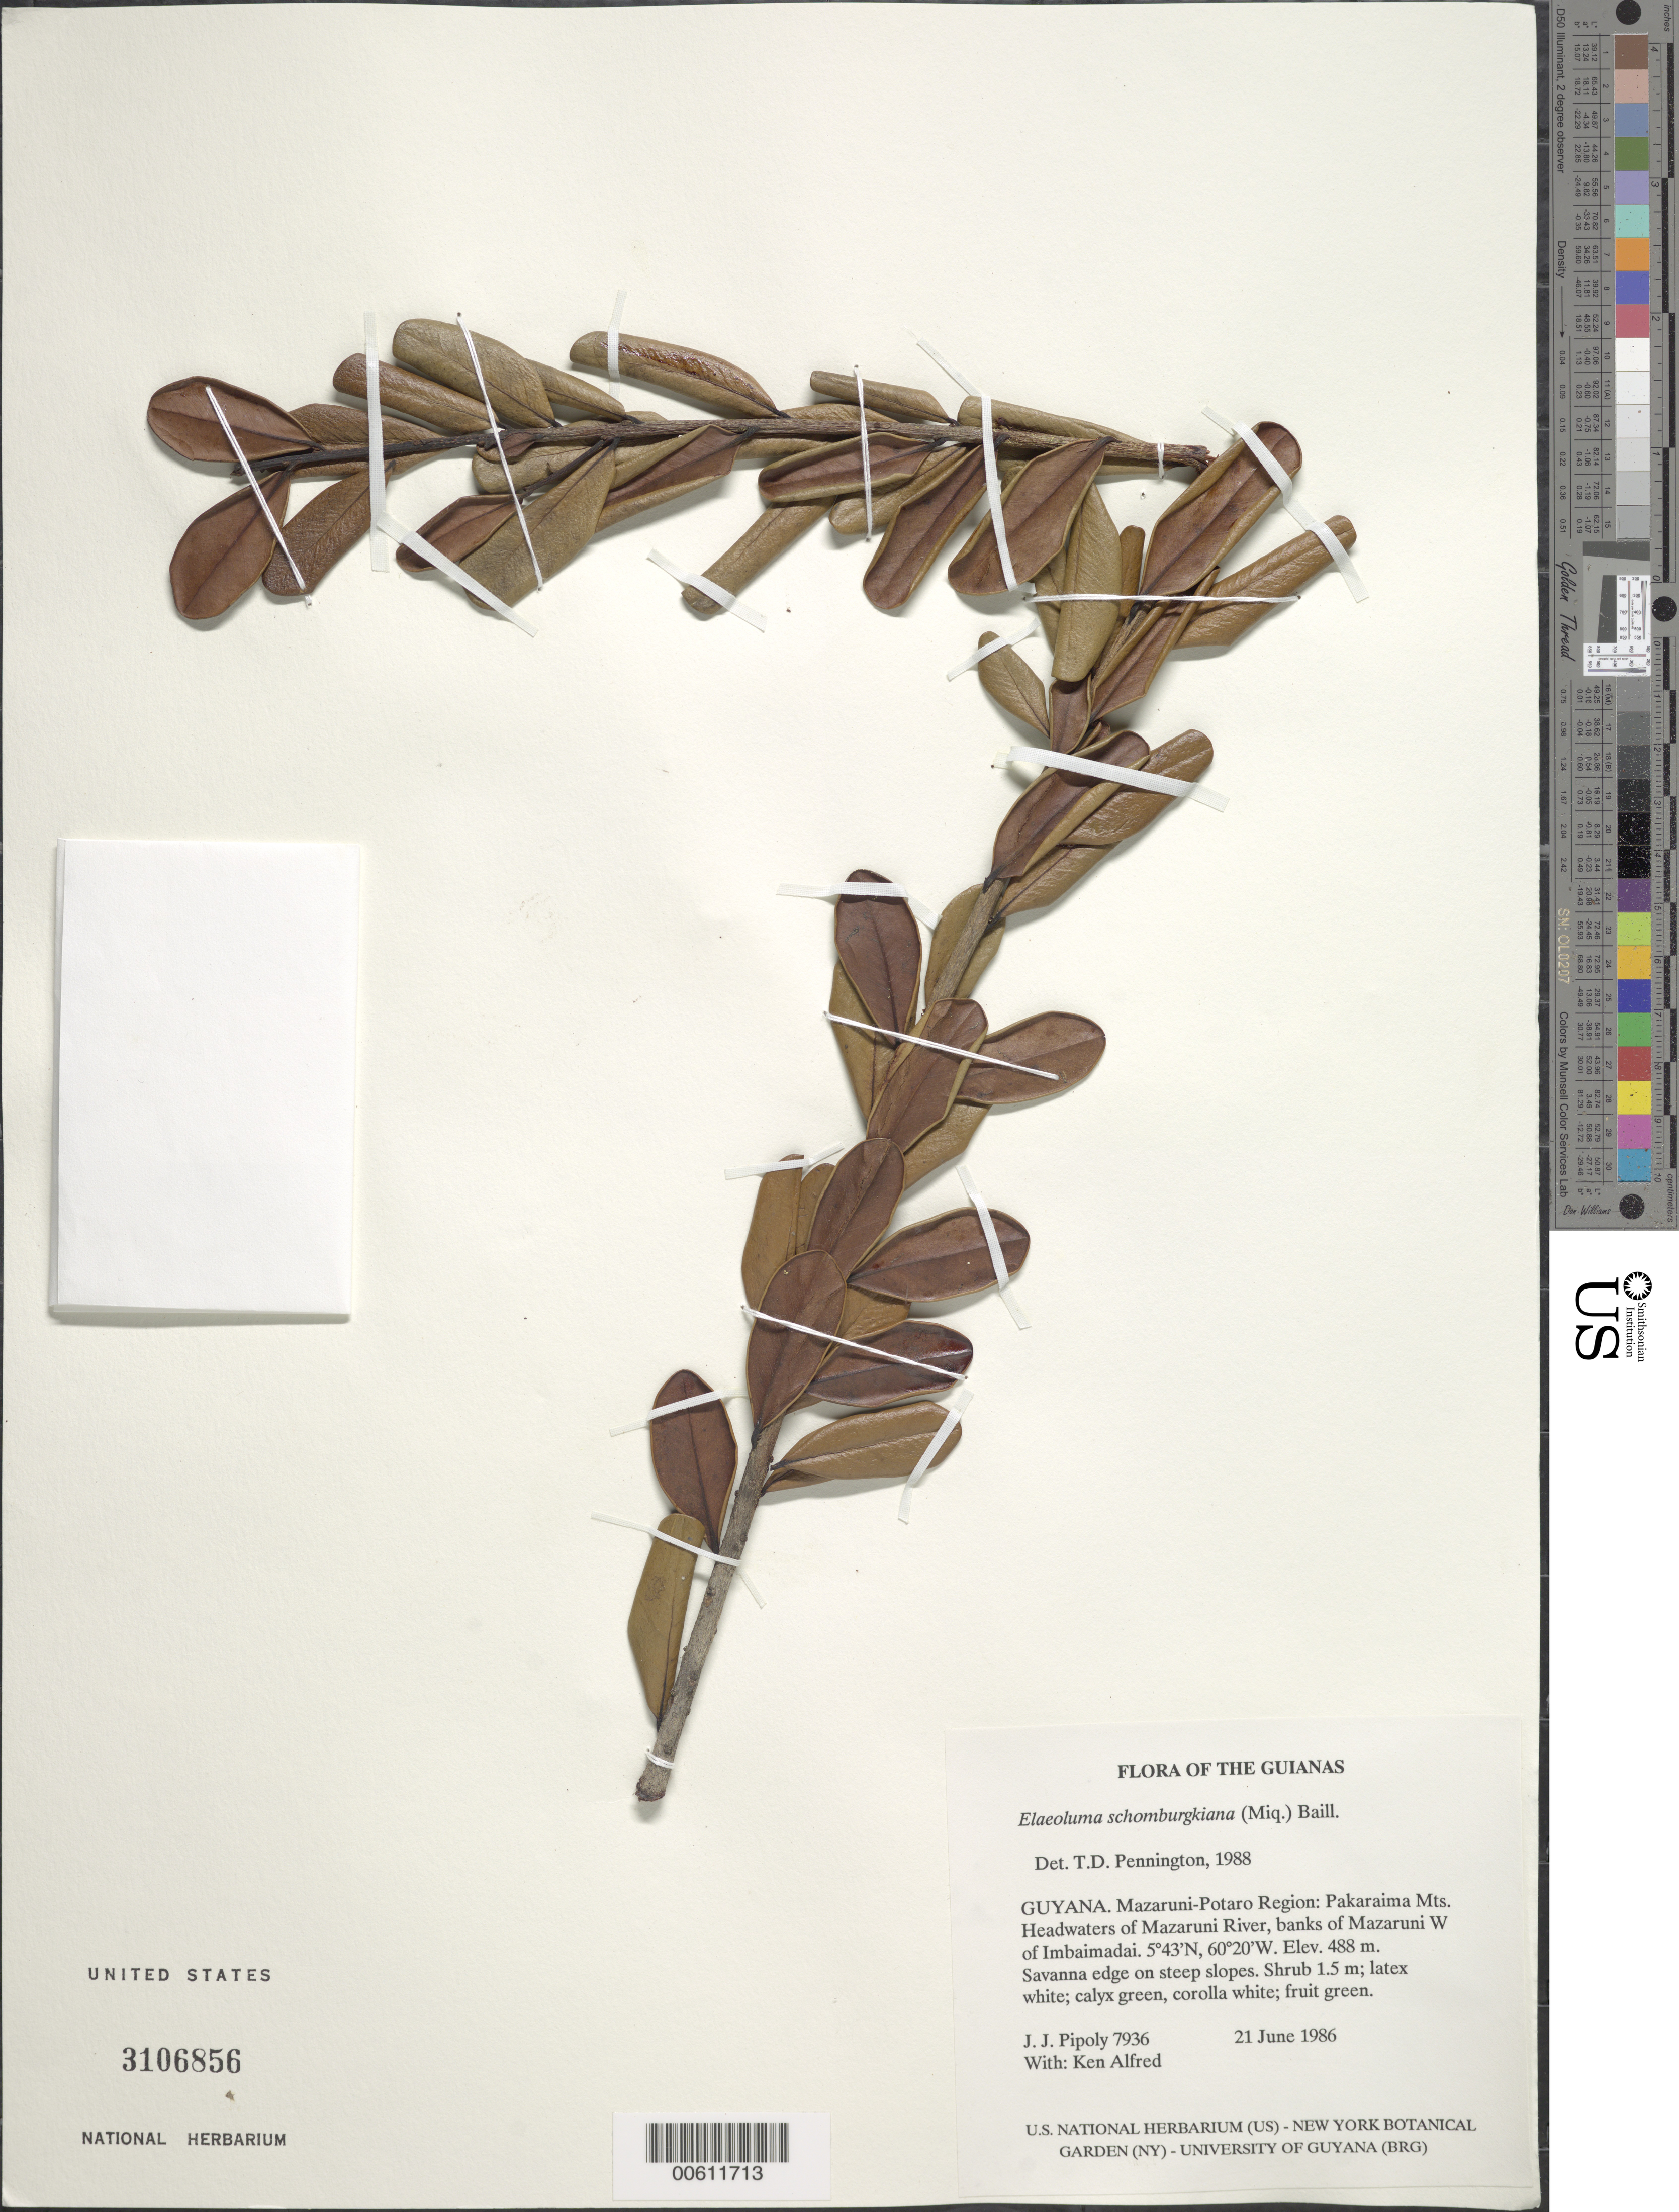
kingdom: Plantae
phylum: Tracheophyta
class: Magnoliopsida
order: Ericales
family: Sapotaceae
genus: Elaeoluma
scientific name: Elaeoluma schomburgkiana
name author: (Miq.) Baill.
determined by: Pennington, T. D., (K)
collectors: J. J. Pipoly & K. Alfred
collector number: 7936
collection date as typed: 21 June 1986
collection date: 1986-06-21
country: Guyana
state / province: Cuyuni-Mazaruni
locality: Pakaraima Mts. Headwaters of Mazaruni River, banks of Mazaruni W of Imbaimadai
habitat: Savanna edge on steep slopes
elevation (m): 488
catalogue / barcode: US 3106856